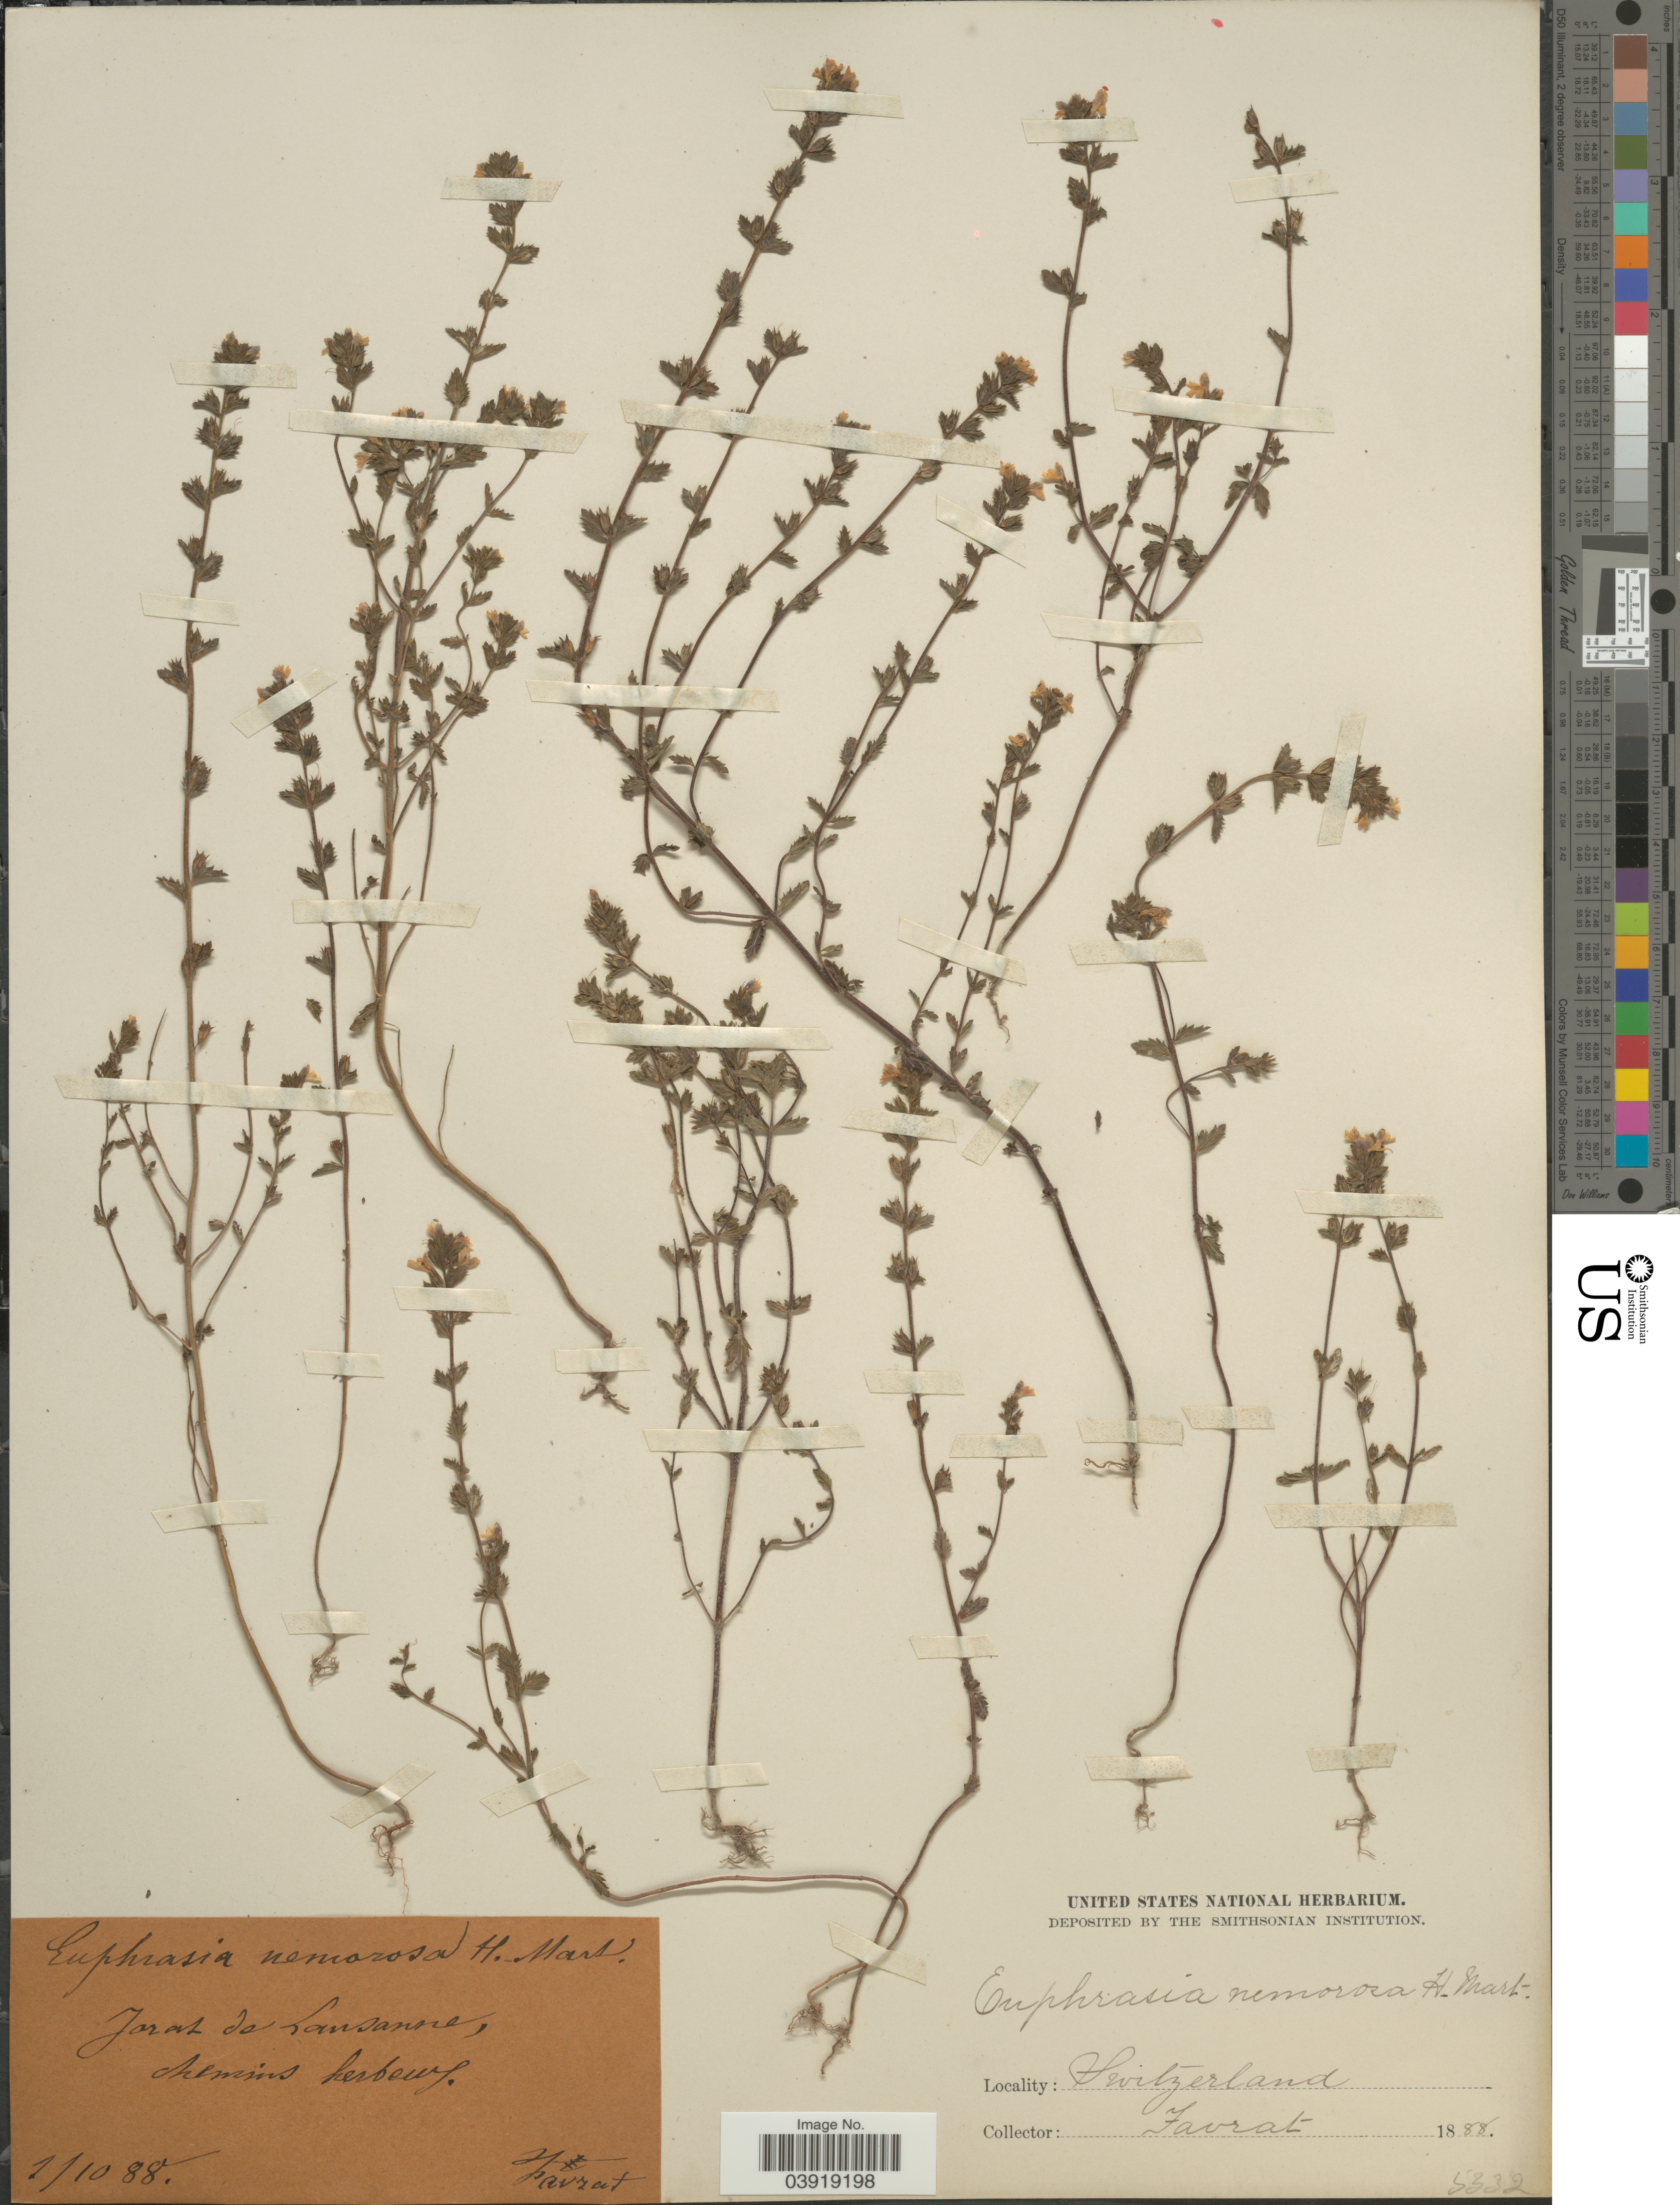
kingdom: Plantae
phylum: Tracheophyta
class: Magnoliopsida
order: Lamiales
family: Orobanchaceae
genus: Euphrasia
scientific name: Euphrasia nemorosa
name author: (Pers.) Wallr.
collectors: L. Favrat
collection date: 1888-10-01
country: Switzerland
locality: Jorat de Lansanne.